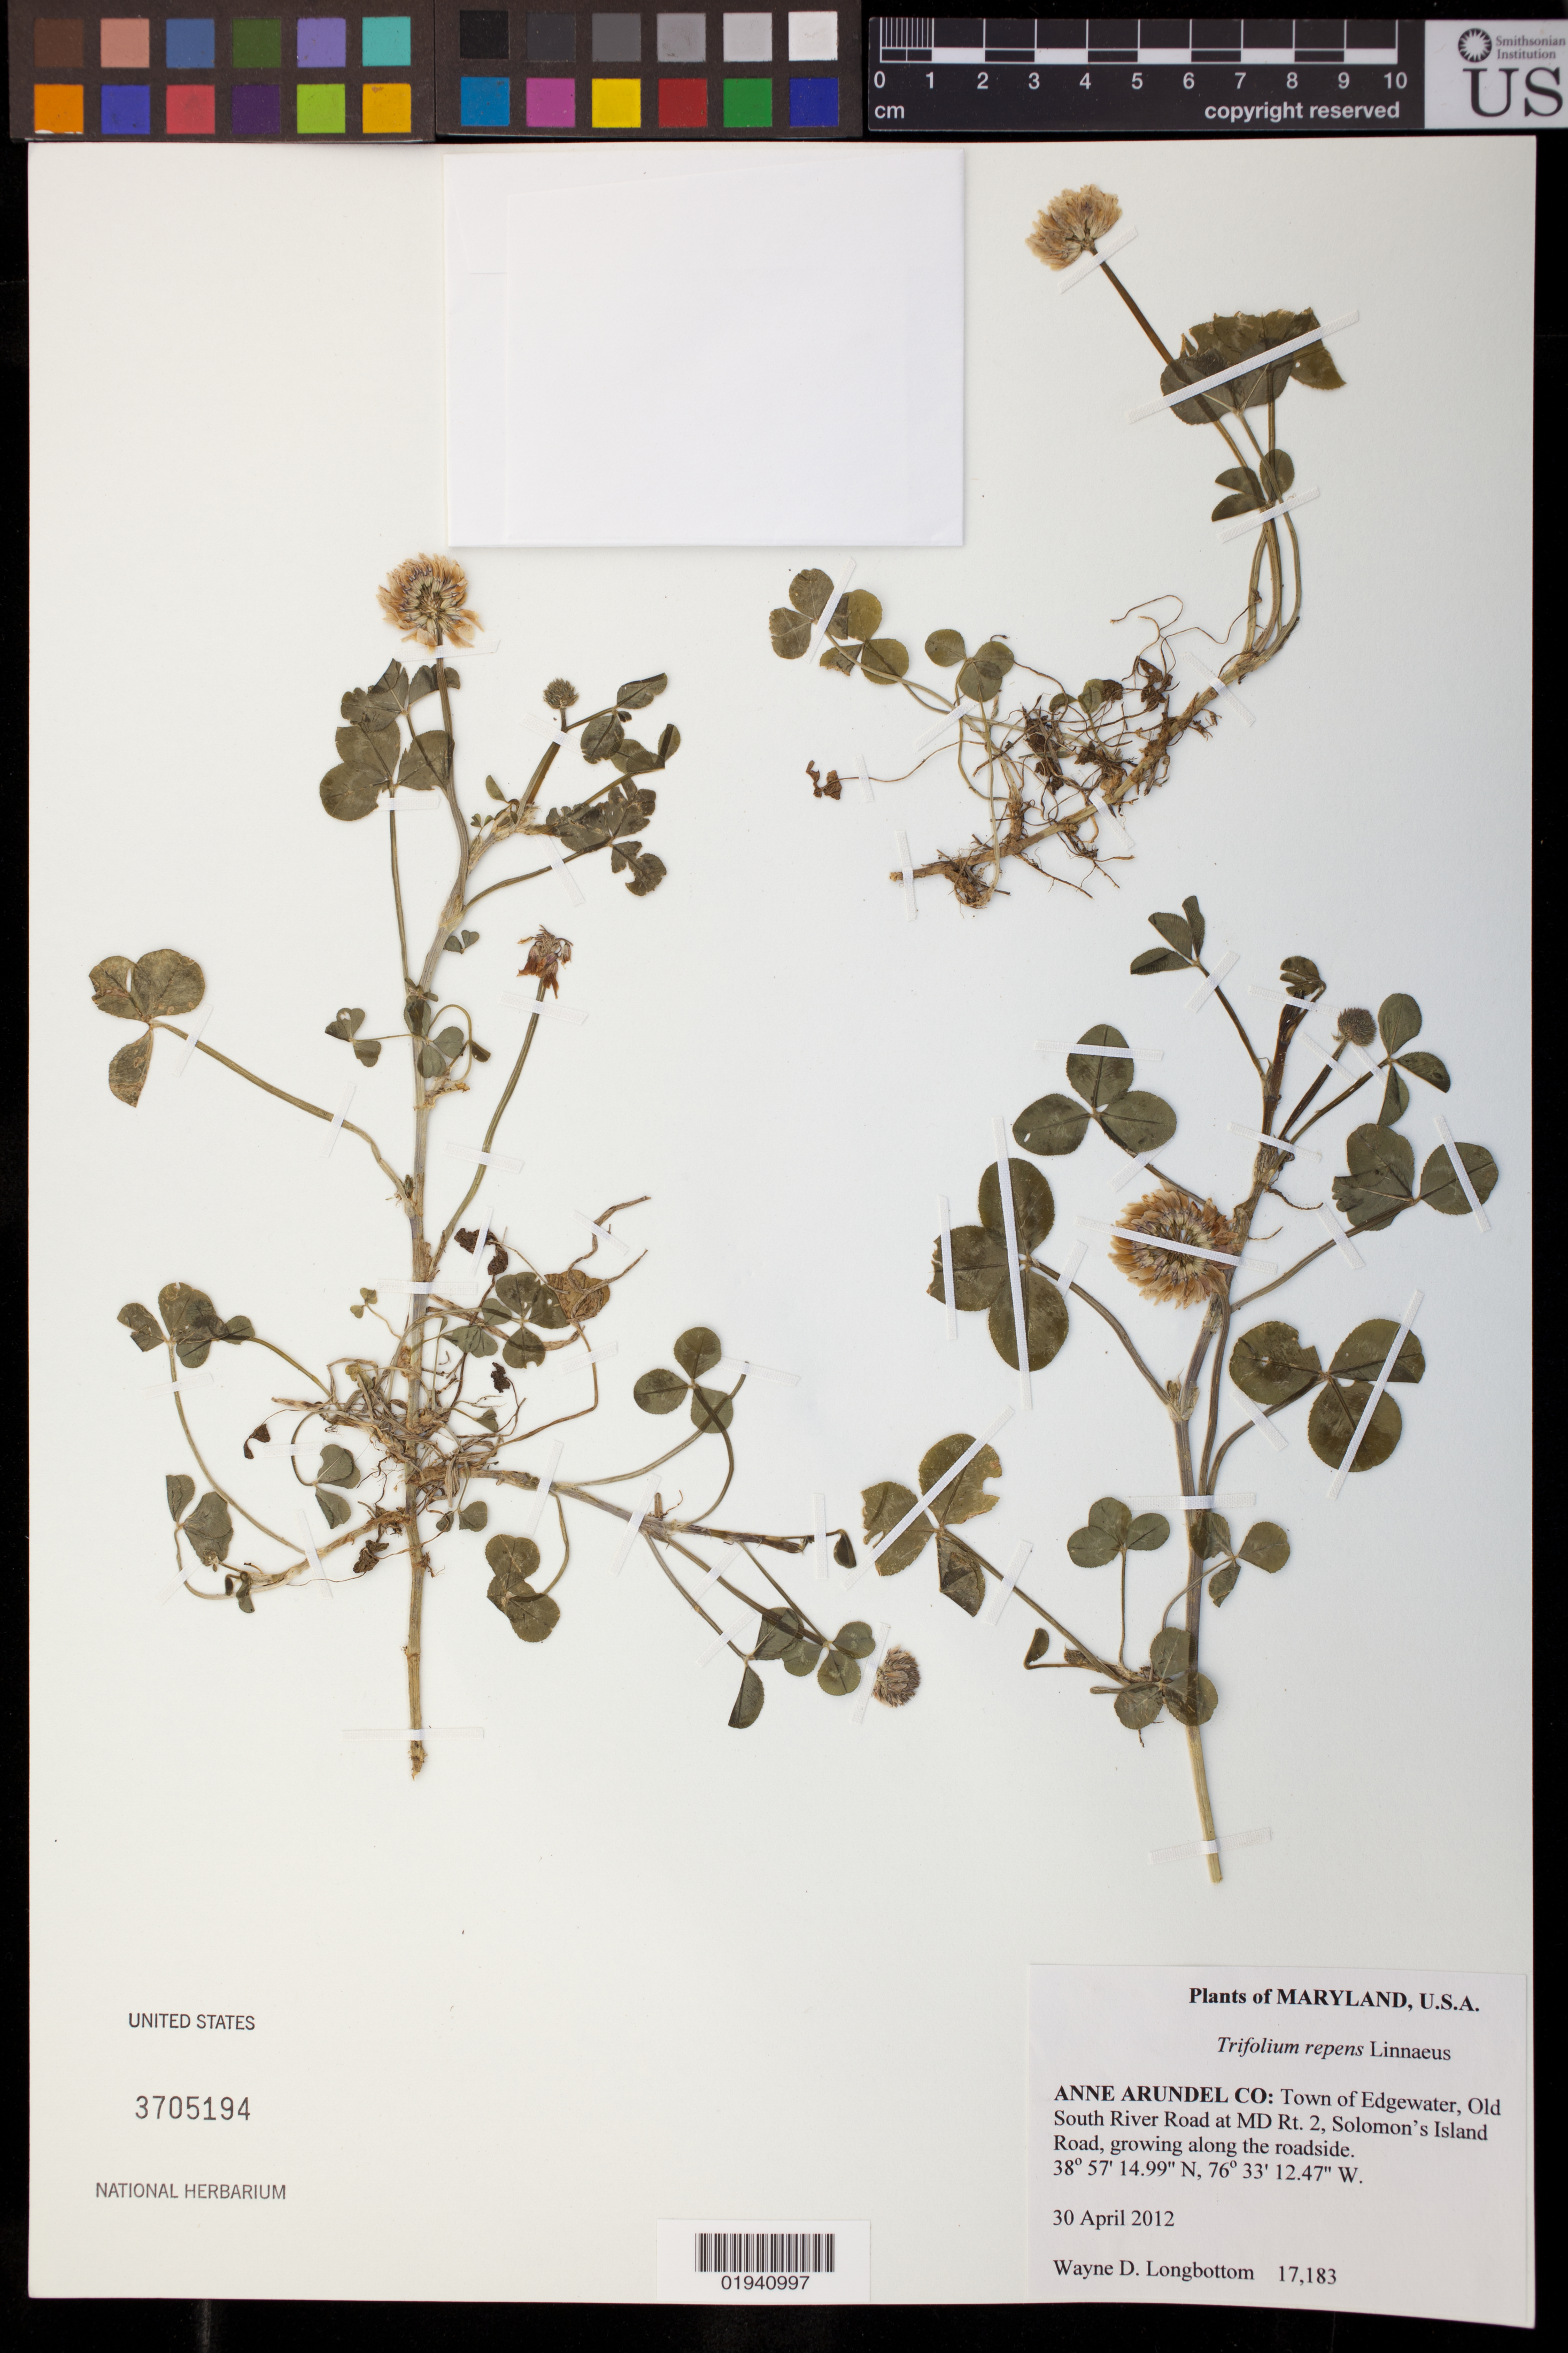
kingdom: Plantae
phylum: Tracheophyta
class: Magnoliopsida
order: Fabales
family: Fabaceae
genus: Trifolium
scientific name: Trifolium repens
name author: L.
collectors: W. D. Longbottom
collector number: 17183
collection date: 2012-04-30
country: United States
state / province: Maryland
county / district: Anne Arundel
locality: Town of Edgewater, Old South River Road at MD Rt. 2, Solomon's Island Road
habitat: growing along roadside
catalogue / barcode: US 3705194